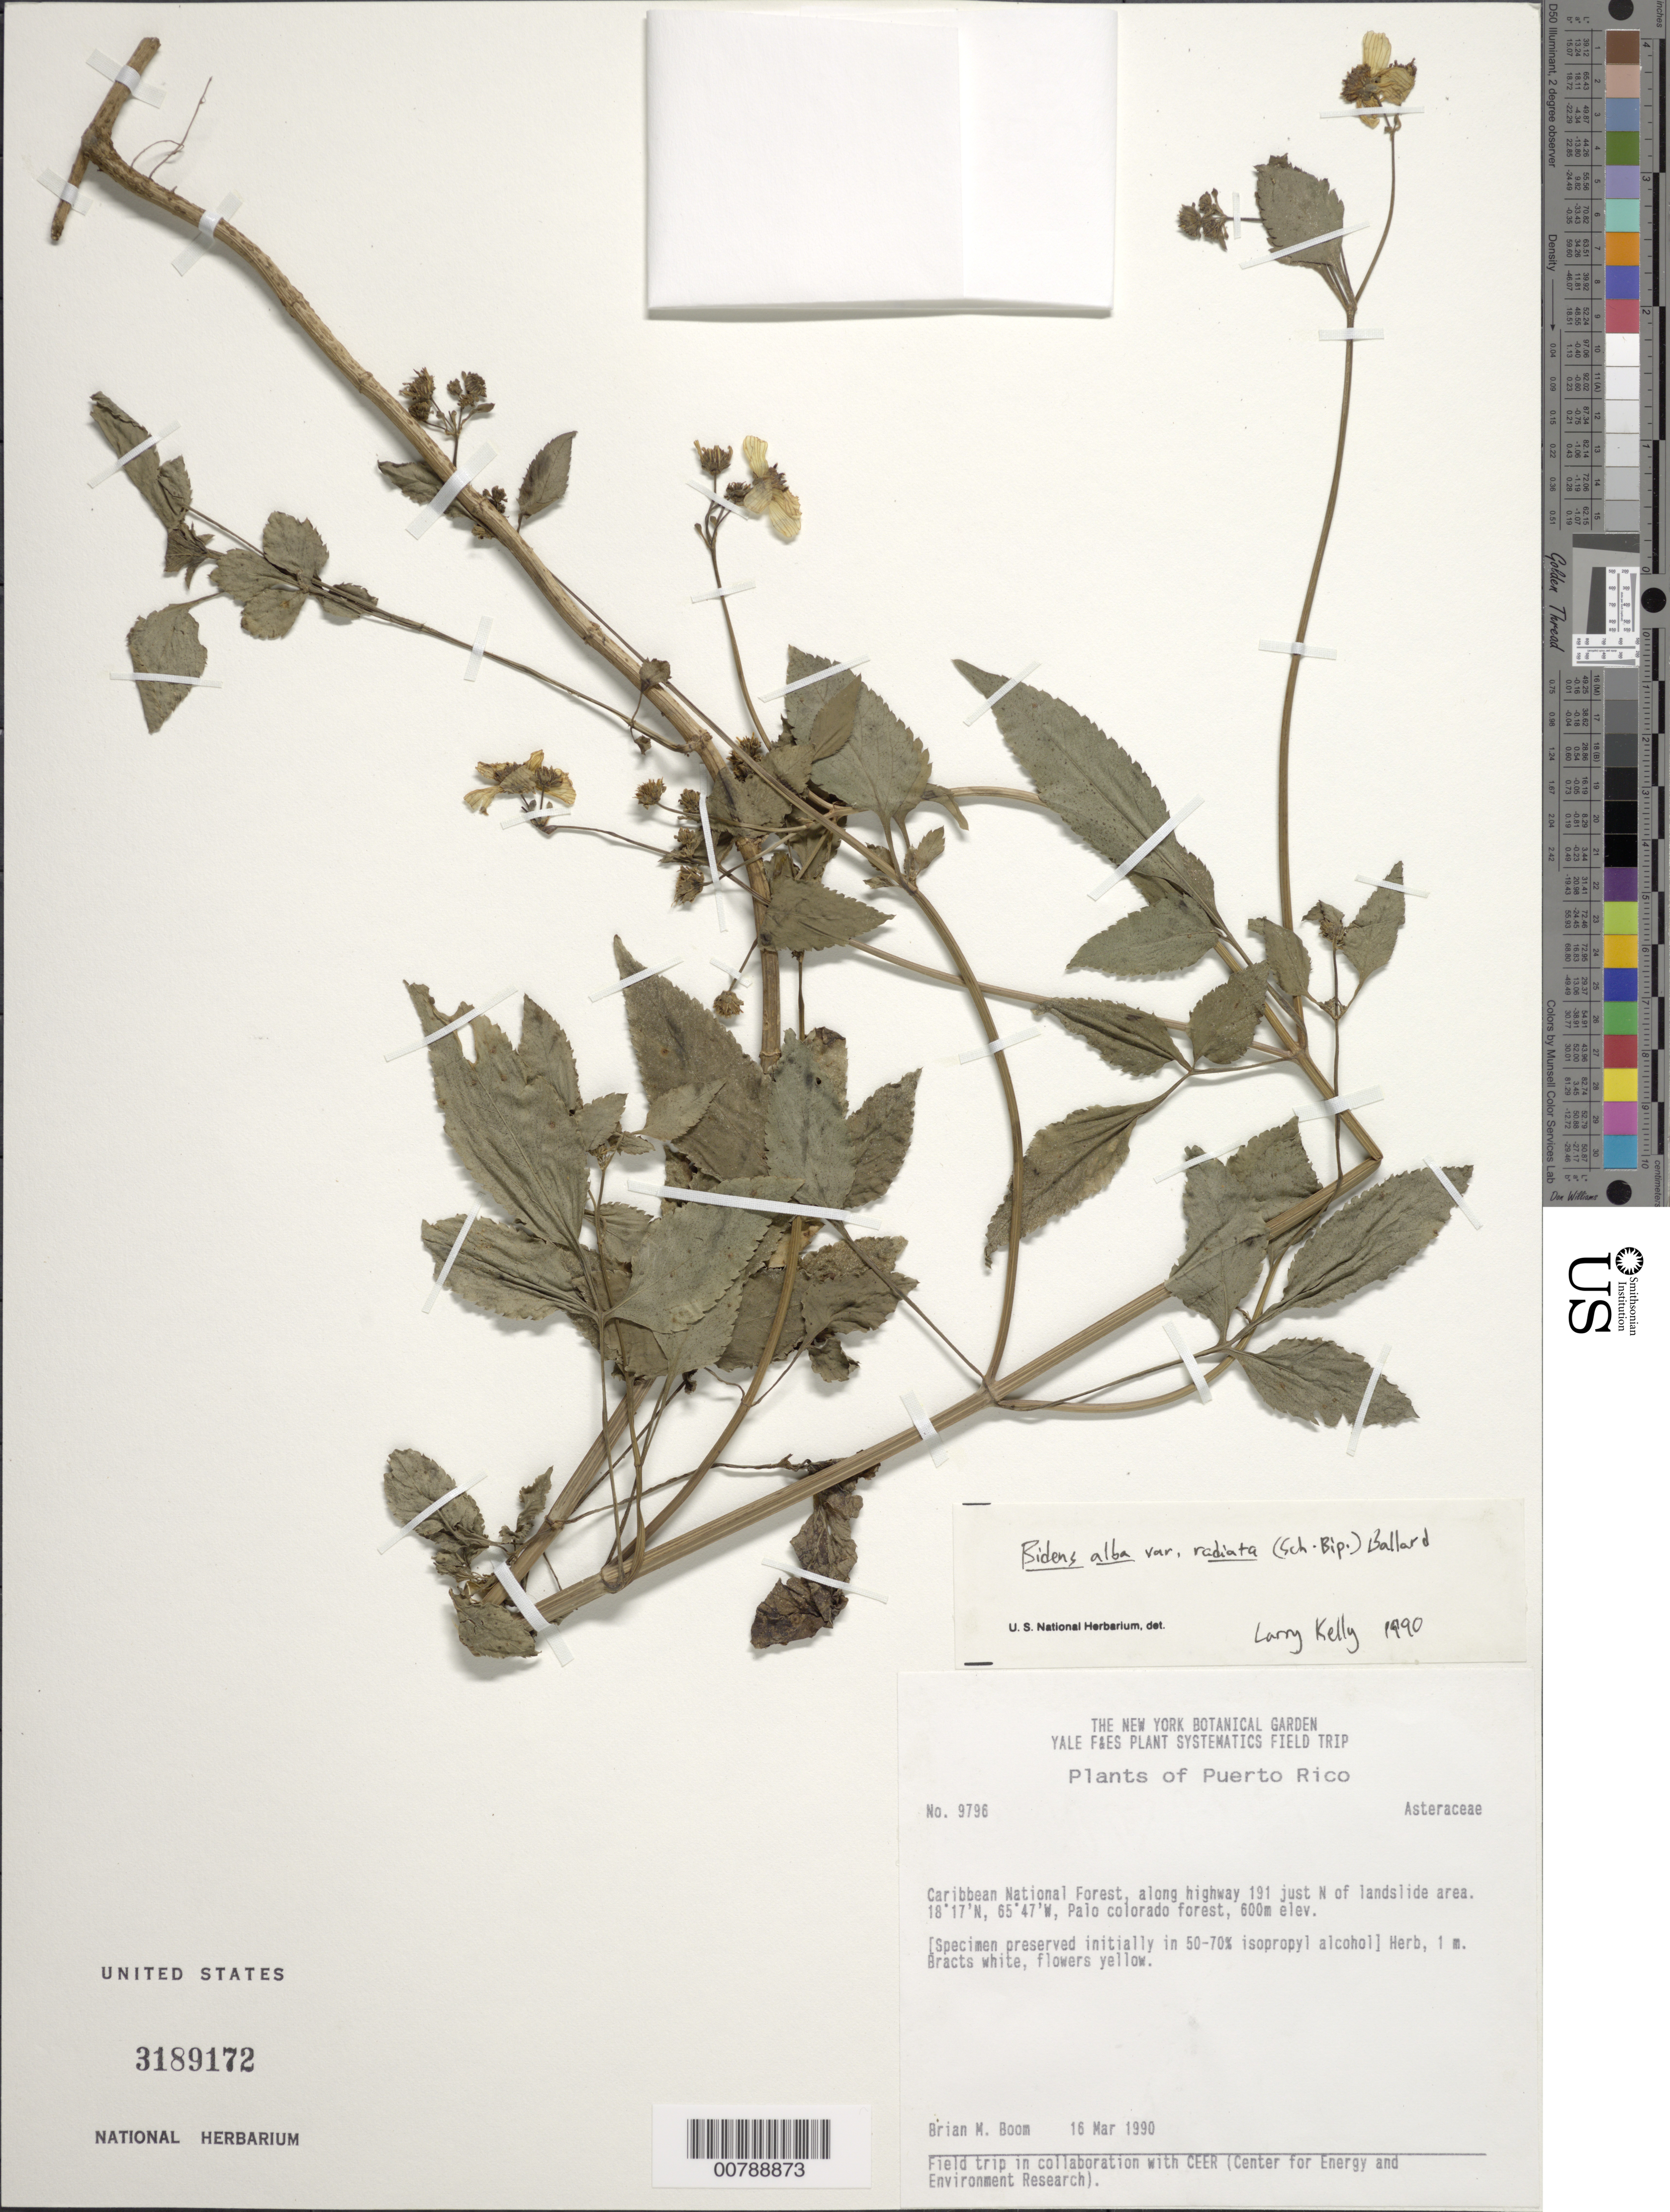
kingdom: Plantae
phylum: Tracheophyta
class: Magnoliopsida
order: Asterales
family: Asteraceae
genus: Bidens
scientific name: Bidens alba var. radiata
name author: (Sch. Bip.) R.E. Ballard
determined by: Kelly, L. M., (US), NMNH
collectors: B. M. Boom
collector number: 9796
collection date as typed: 16 Mar 1990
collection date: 1990-03-16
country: Puerto Rico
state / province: Naguabo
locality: Caribbean National Forest, along highway 191 just N of landslide area. Palo Colorado Forest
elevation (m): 600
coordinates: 18.28333333, -65.78333333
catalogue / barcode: US 3189172